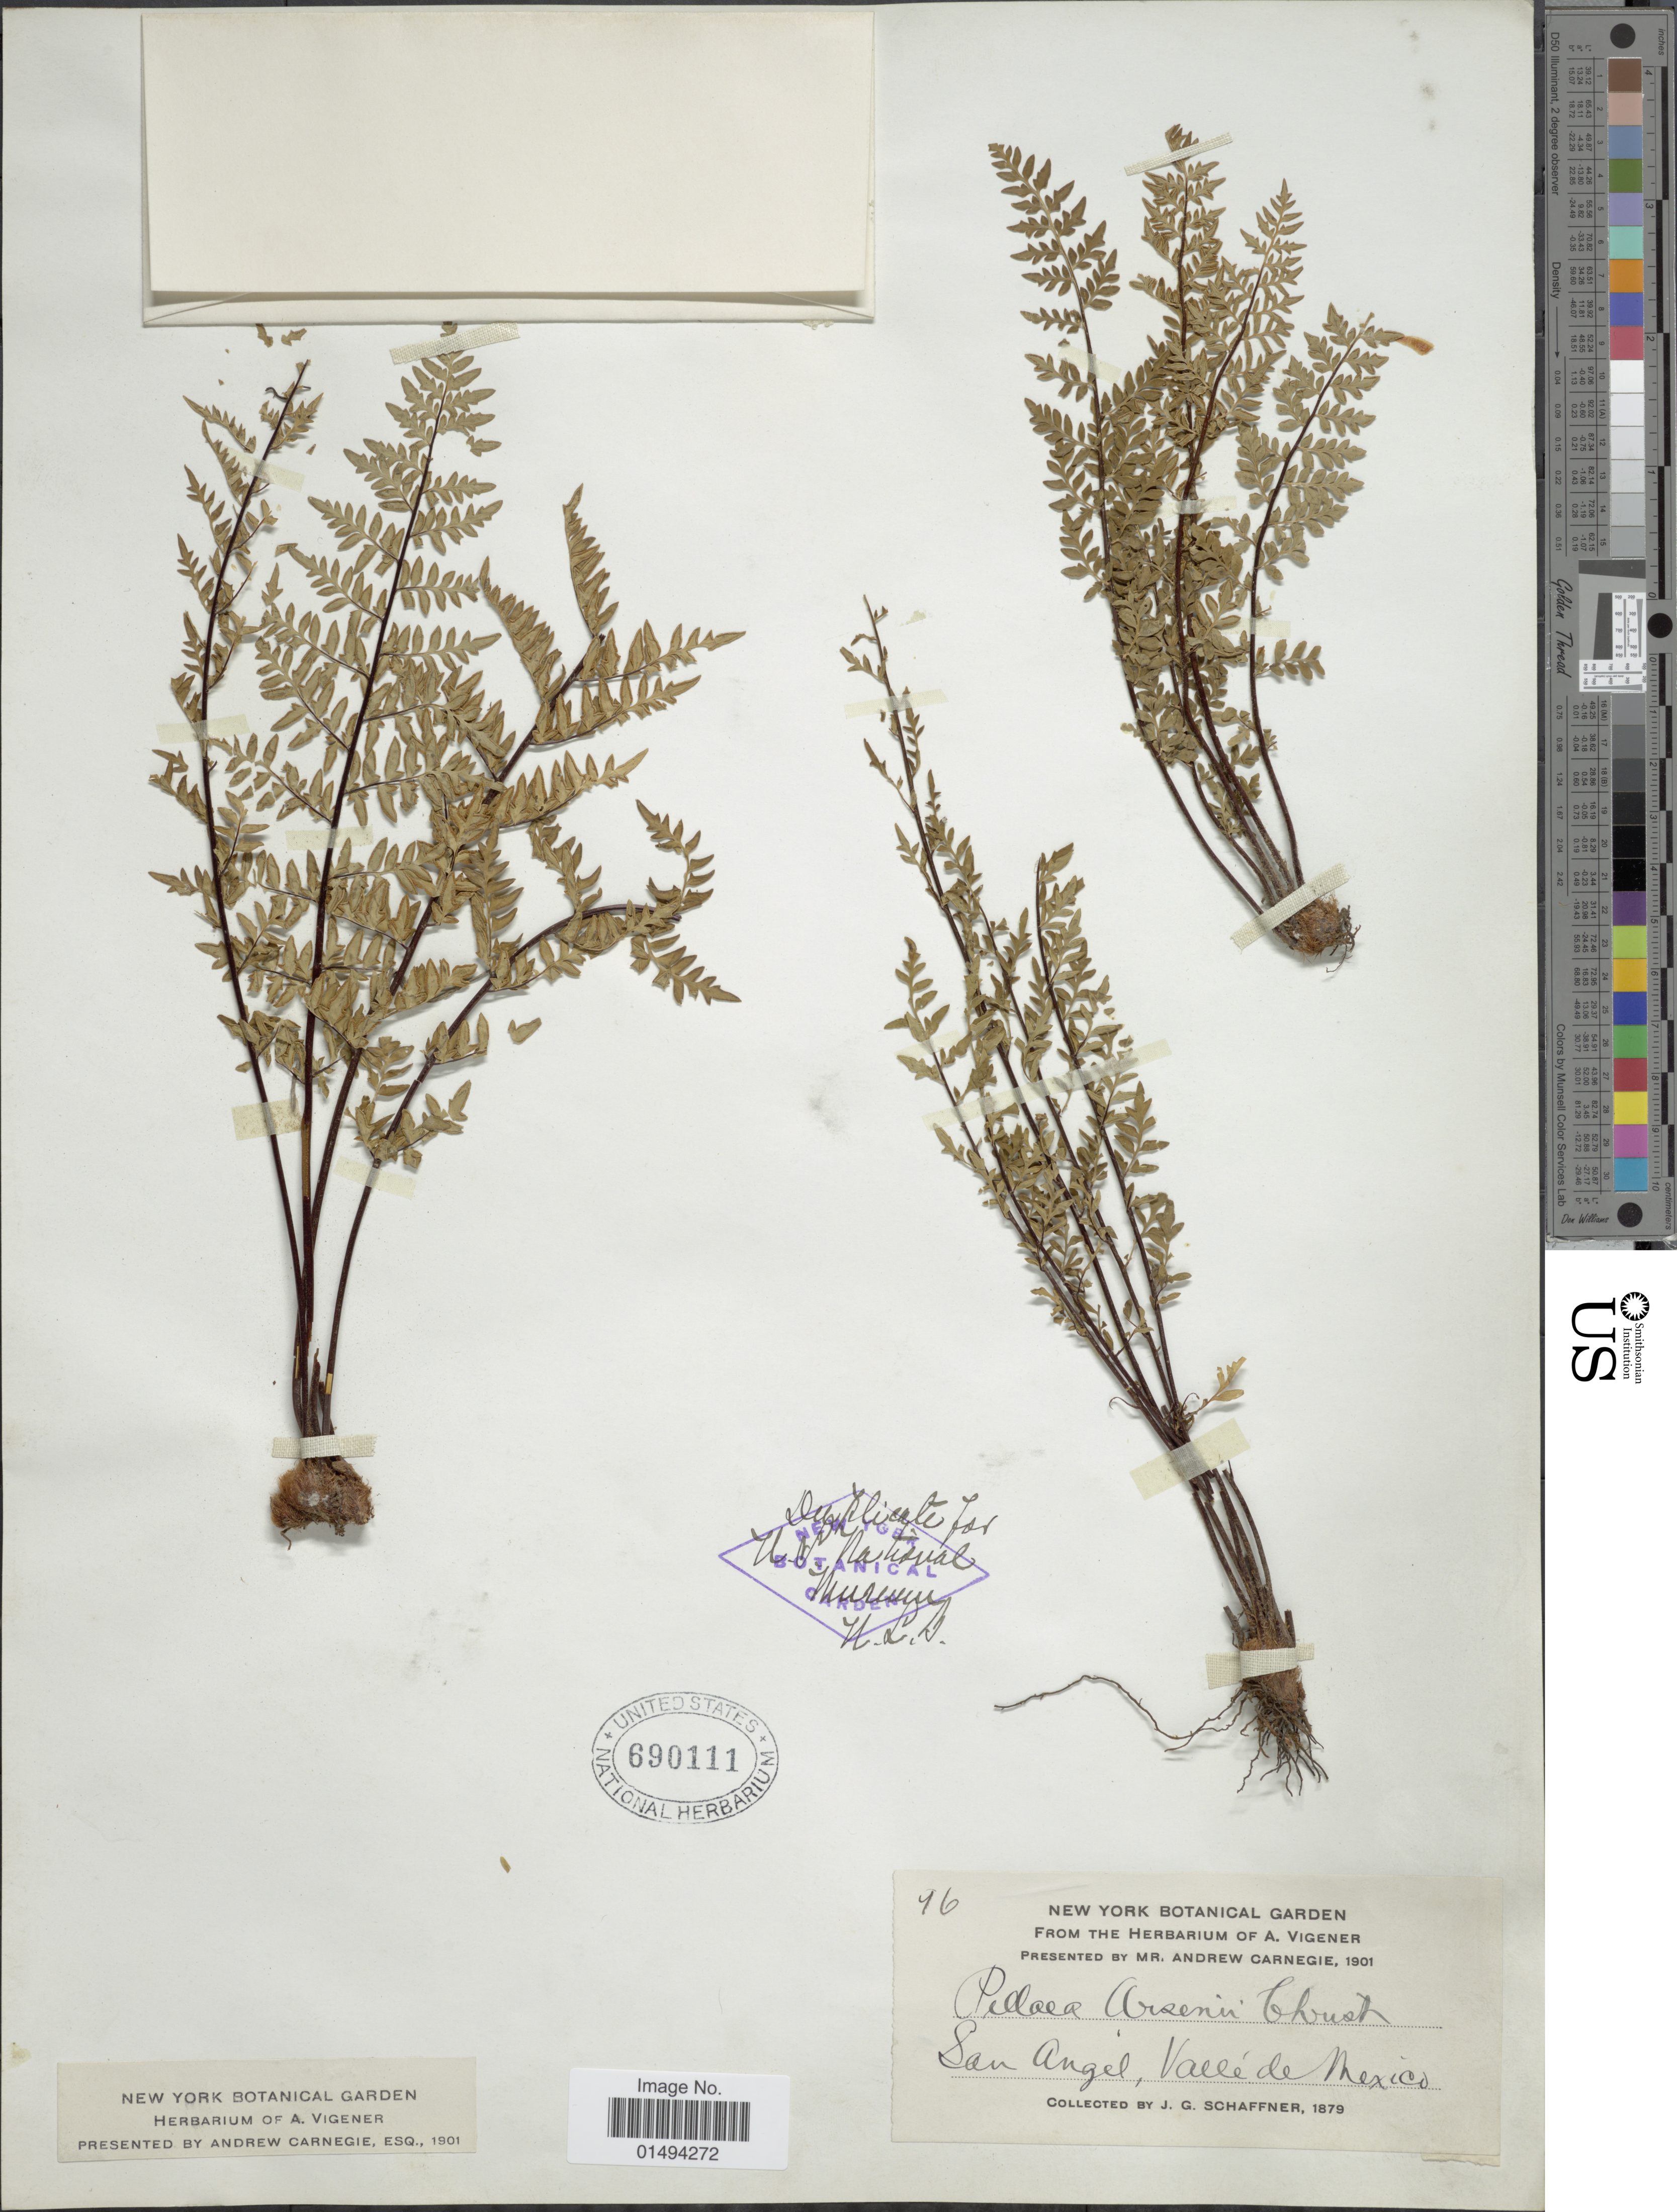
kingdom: Plantae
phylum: Tracheophyta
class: Polypodiopsida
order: Polypodiales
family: Pteridaceae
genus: Myriopteris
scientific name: Myriopteris allosuroides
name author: (Mett.) Grusz & Windham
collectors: J. G. Schaffner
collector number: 96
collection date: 1879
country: Mexico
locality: San Angel, Valle de Mexico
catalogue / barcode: US 690111